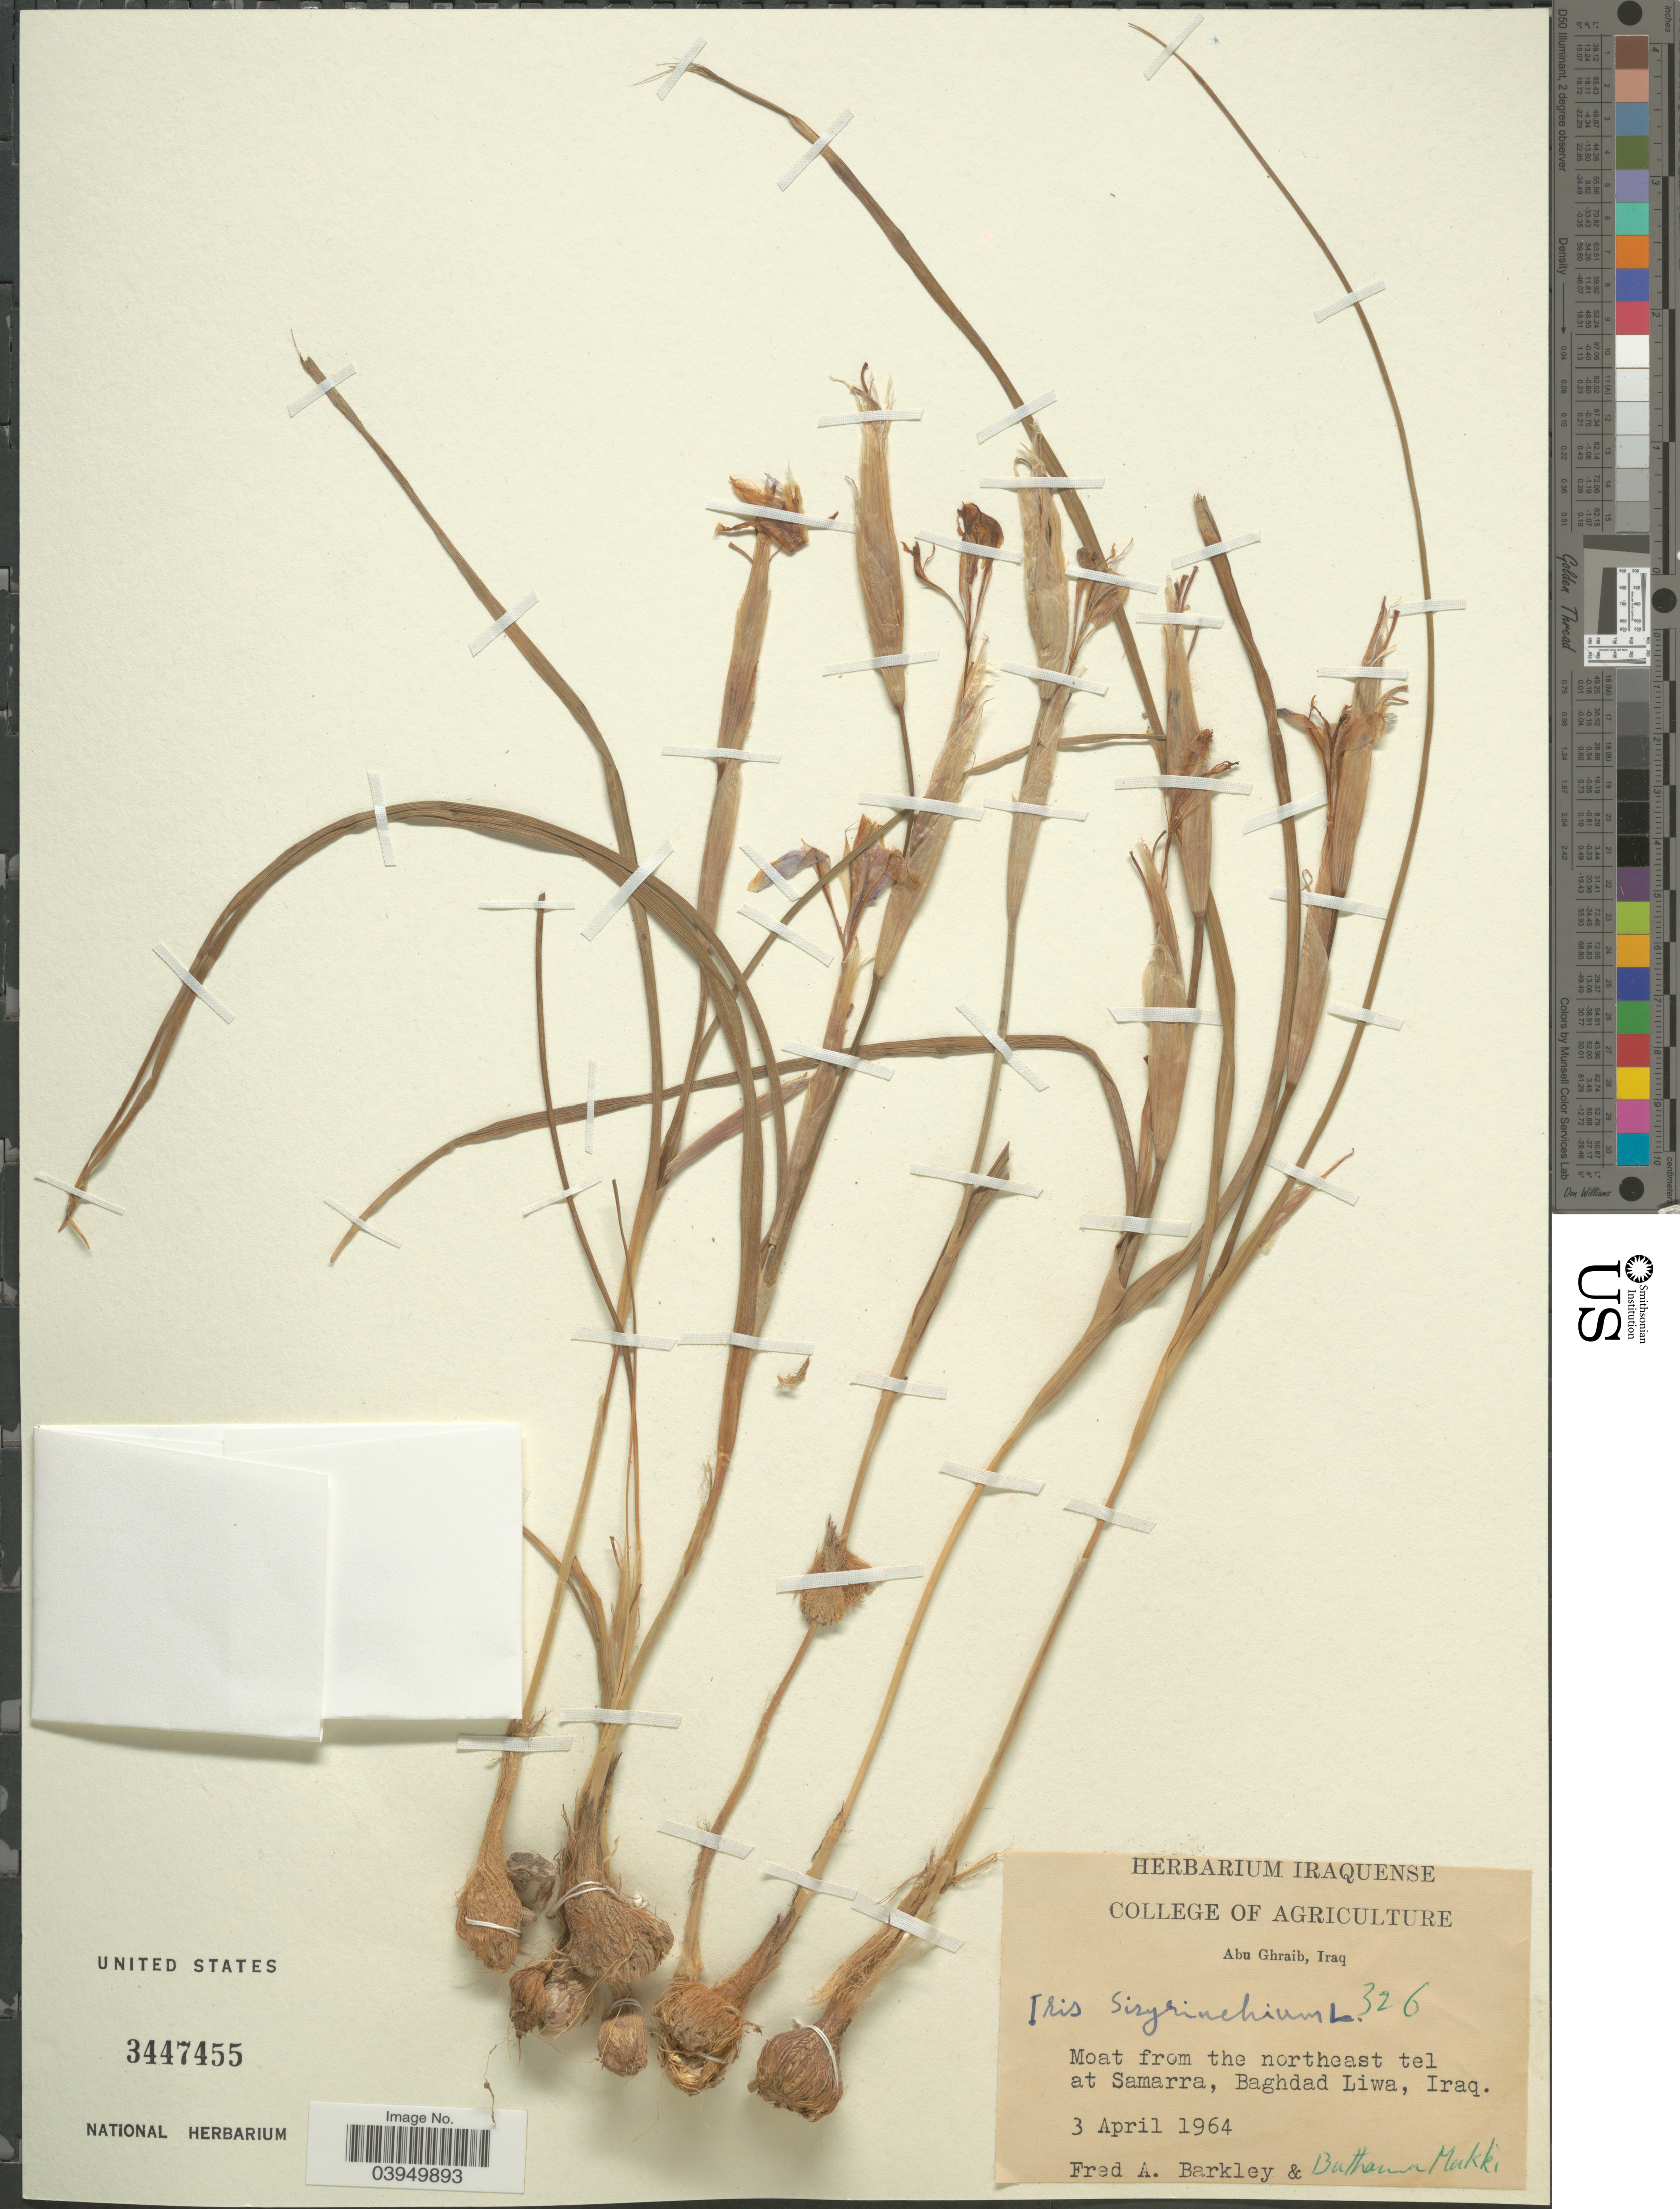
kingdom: Plantae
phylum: Tracheophyta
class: Liliopsida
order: Asparagales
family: Iridaceae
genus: Iris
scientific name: Iris sisyrinchium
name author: L.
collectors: F. A. Barkley & B. Makki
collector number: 326?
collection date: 1964-04-03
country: Iraq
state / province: Baghdad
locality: Moat from the northeast tel at Samarra, Baghdad Liwa.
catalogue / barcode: US 3447455